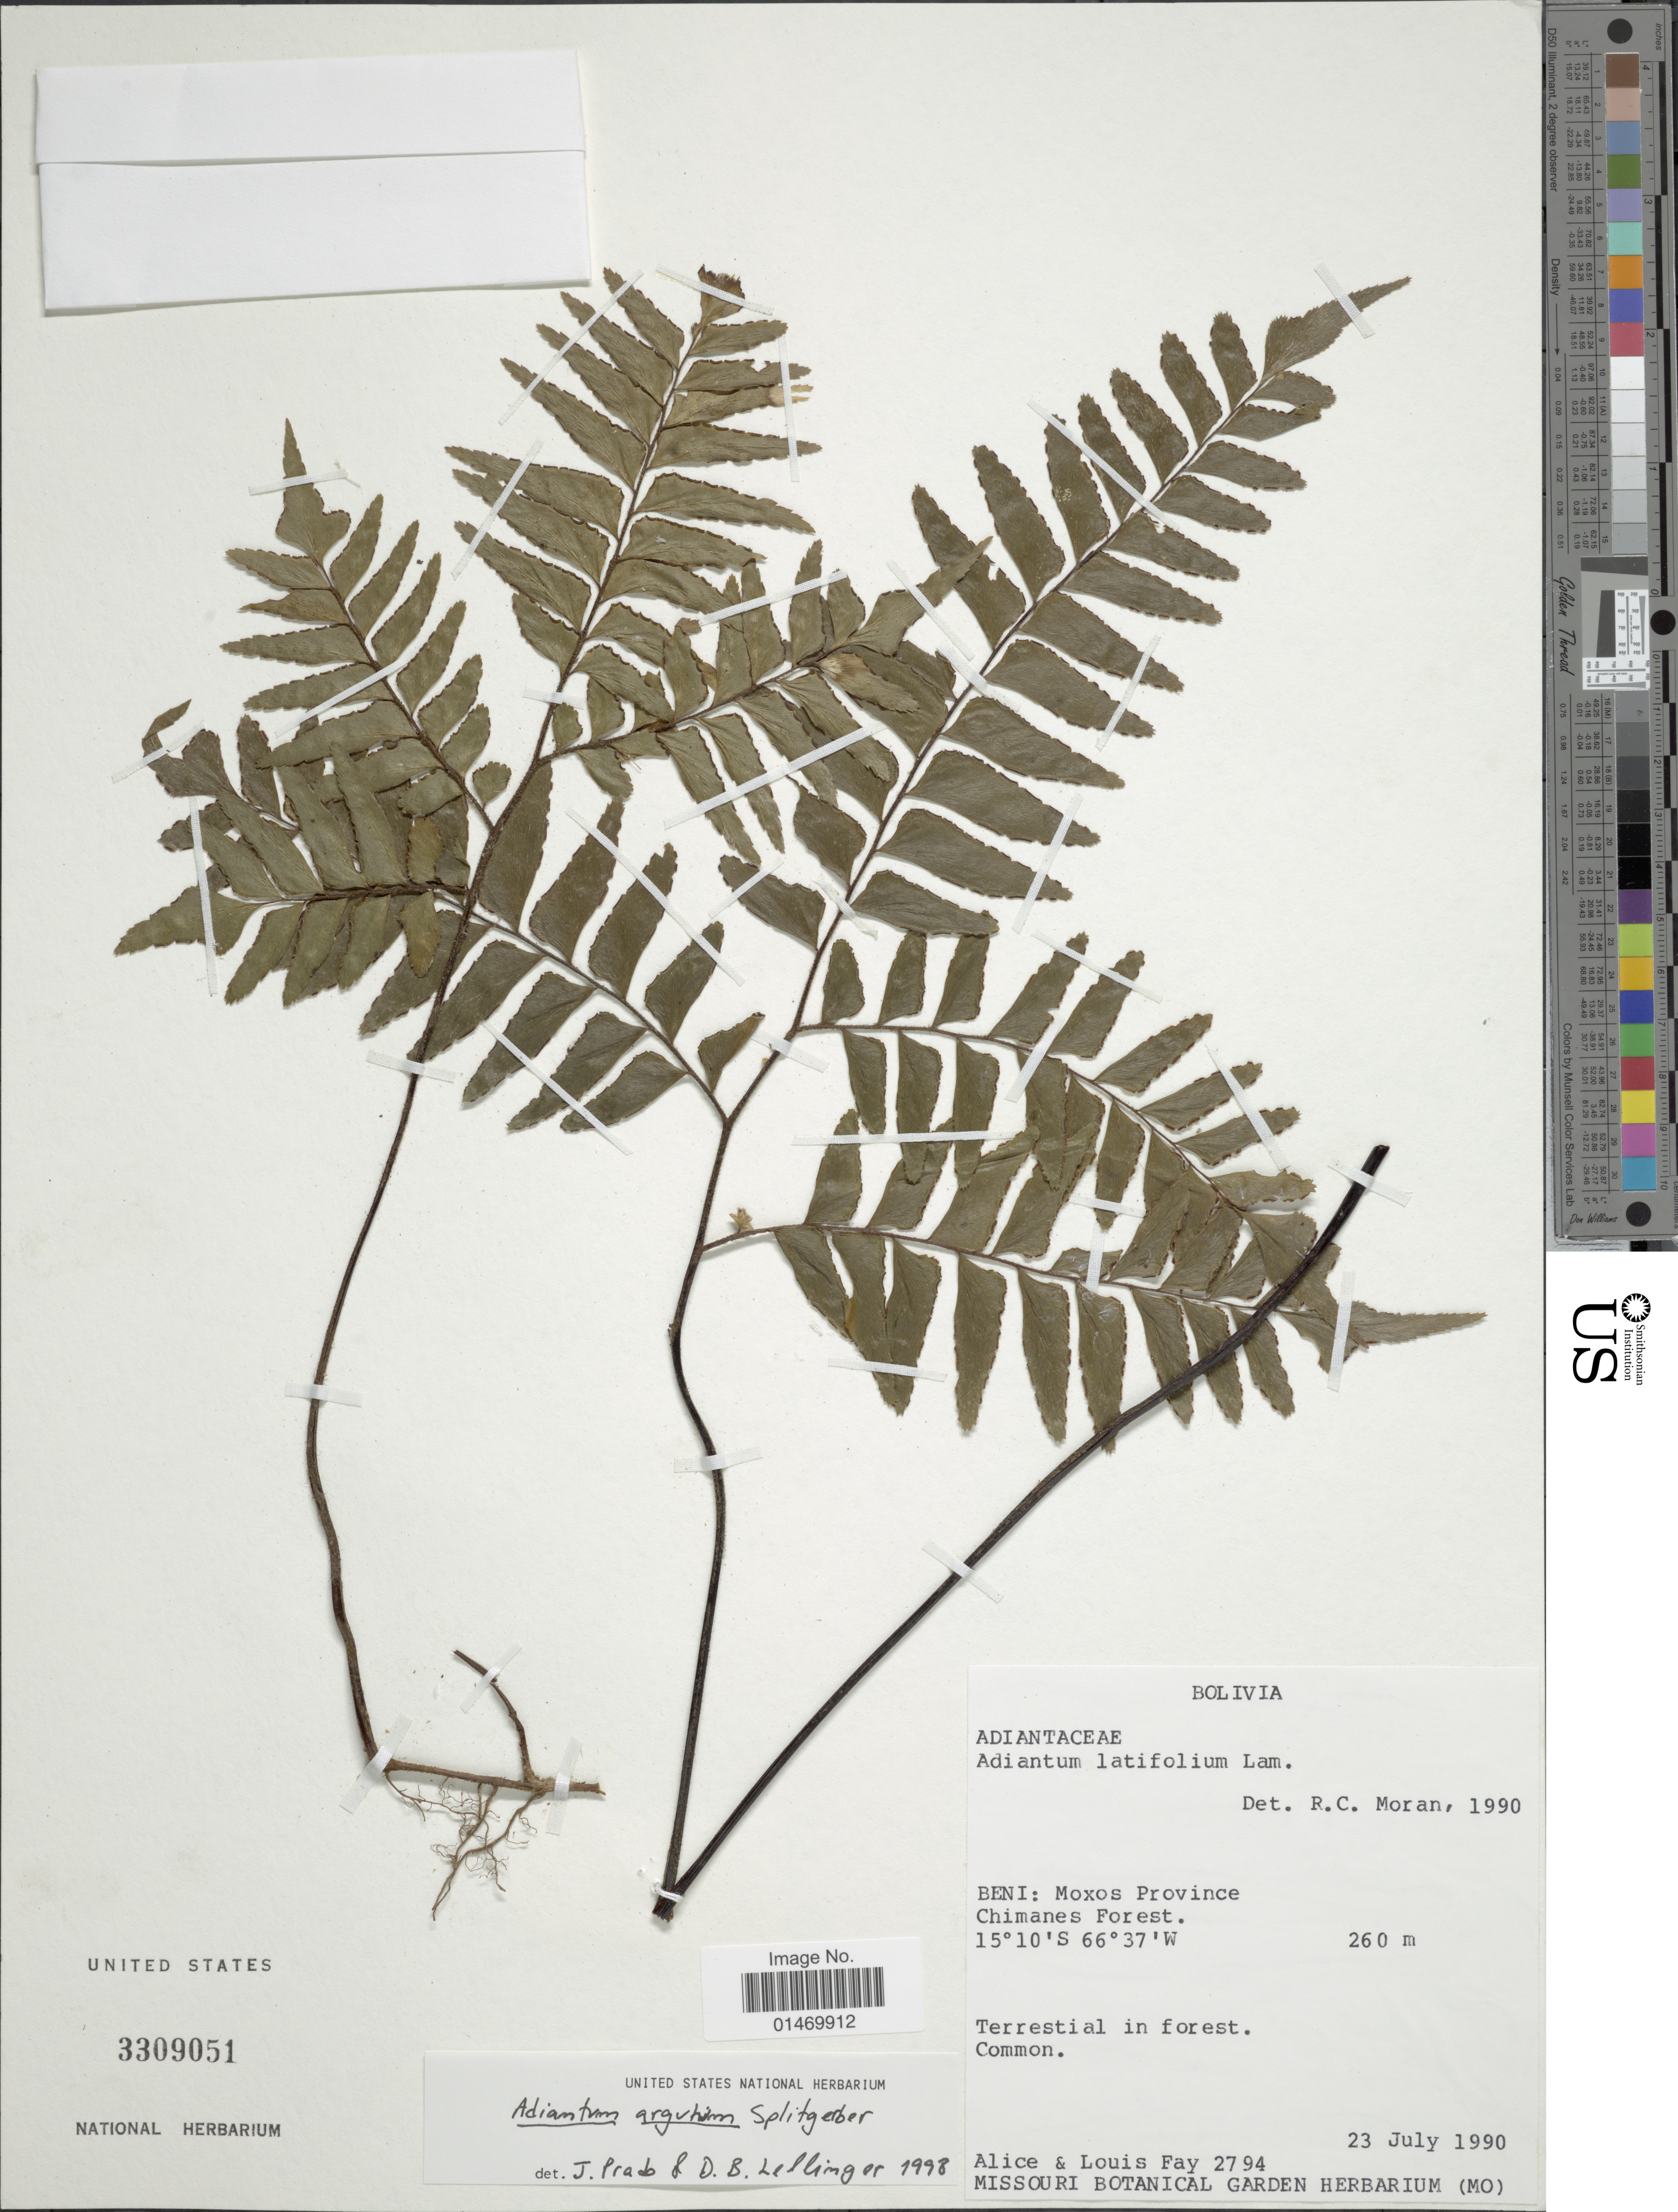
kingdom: Plantae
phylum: Tracheophyta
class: Polypodiopsida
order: Polypodiales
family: Pteridaceae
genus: Adiantum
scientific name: Adiantum argutum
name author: Splitg.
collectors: A. Fay & L. Fay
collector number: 2794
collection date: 1990-07-23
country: Bolivia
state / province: Beni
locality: Bolivia, Moxos Province, Chimanes Forest.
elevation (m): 260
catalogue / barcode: US 3309051